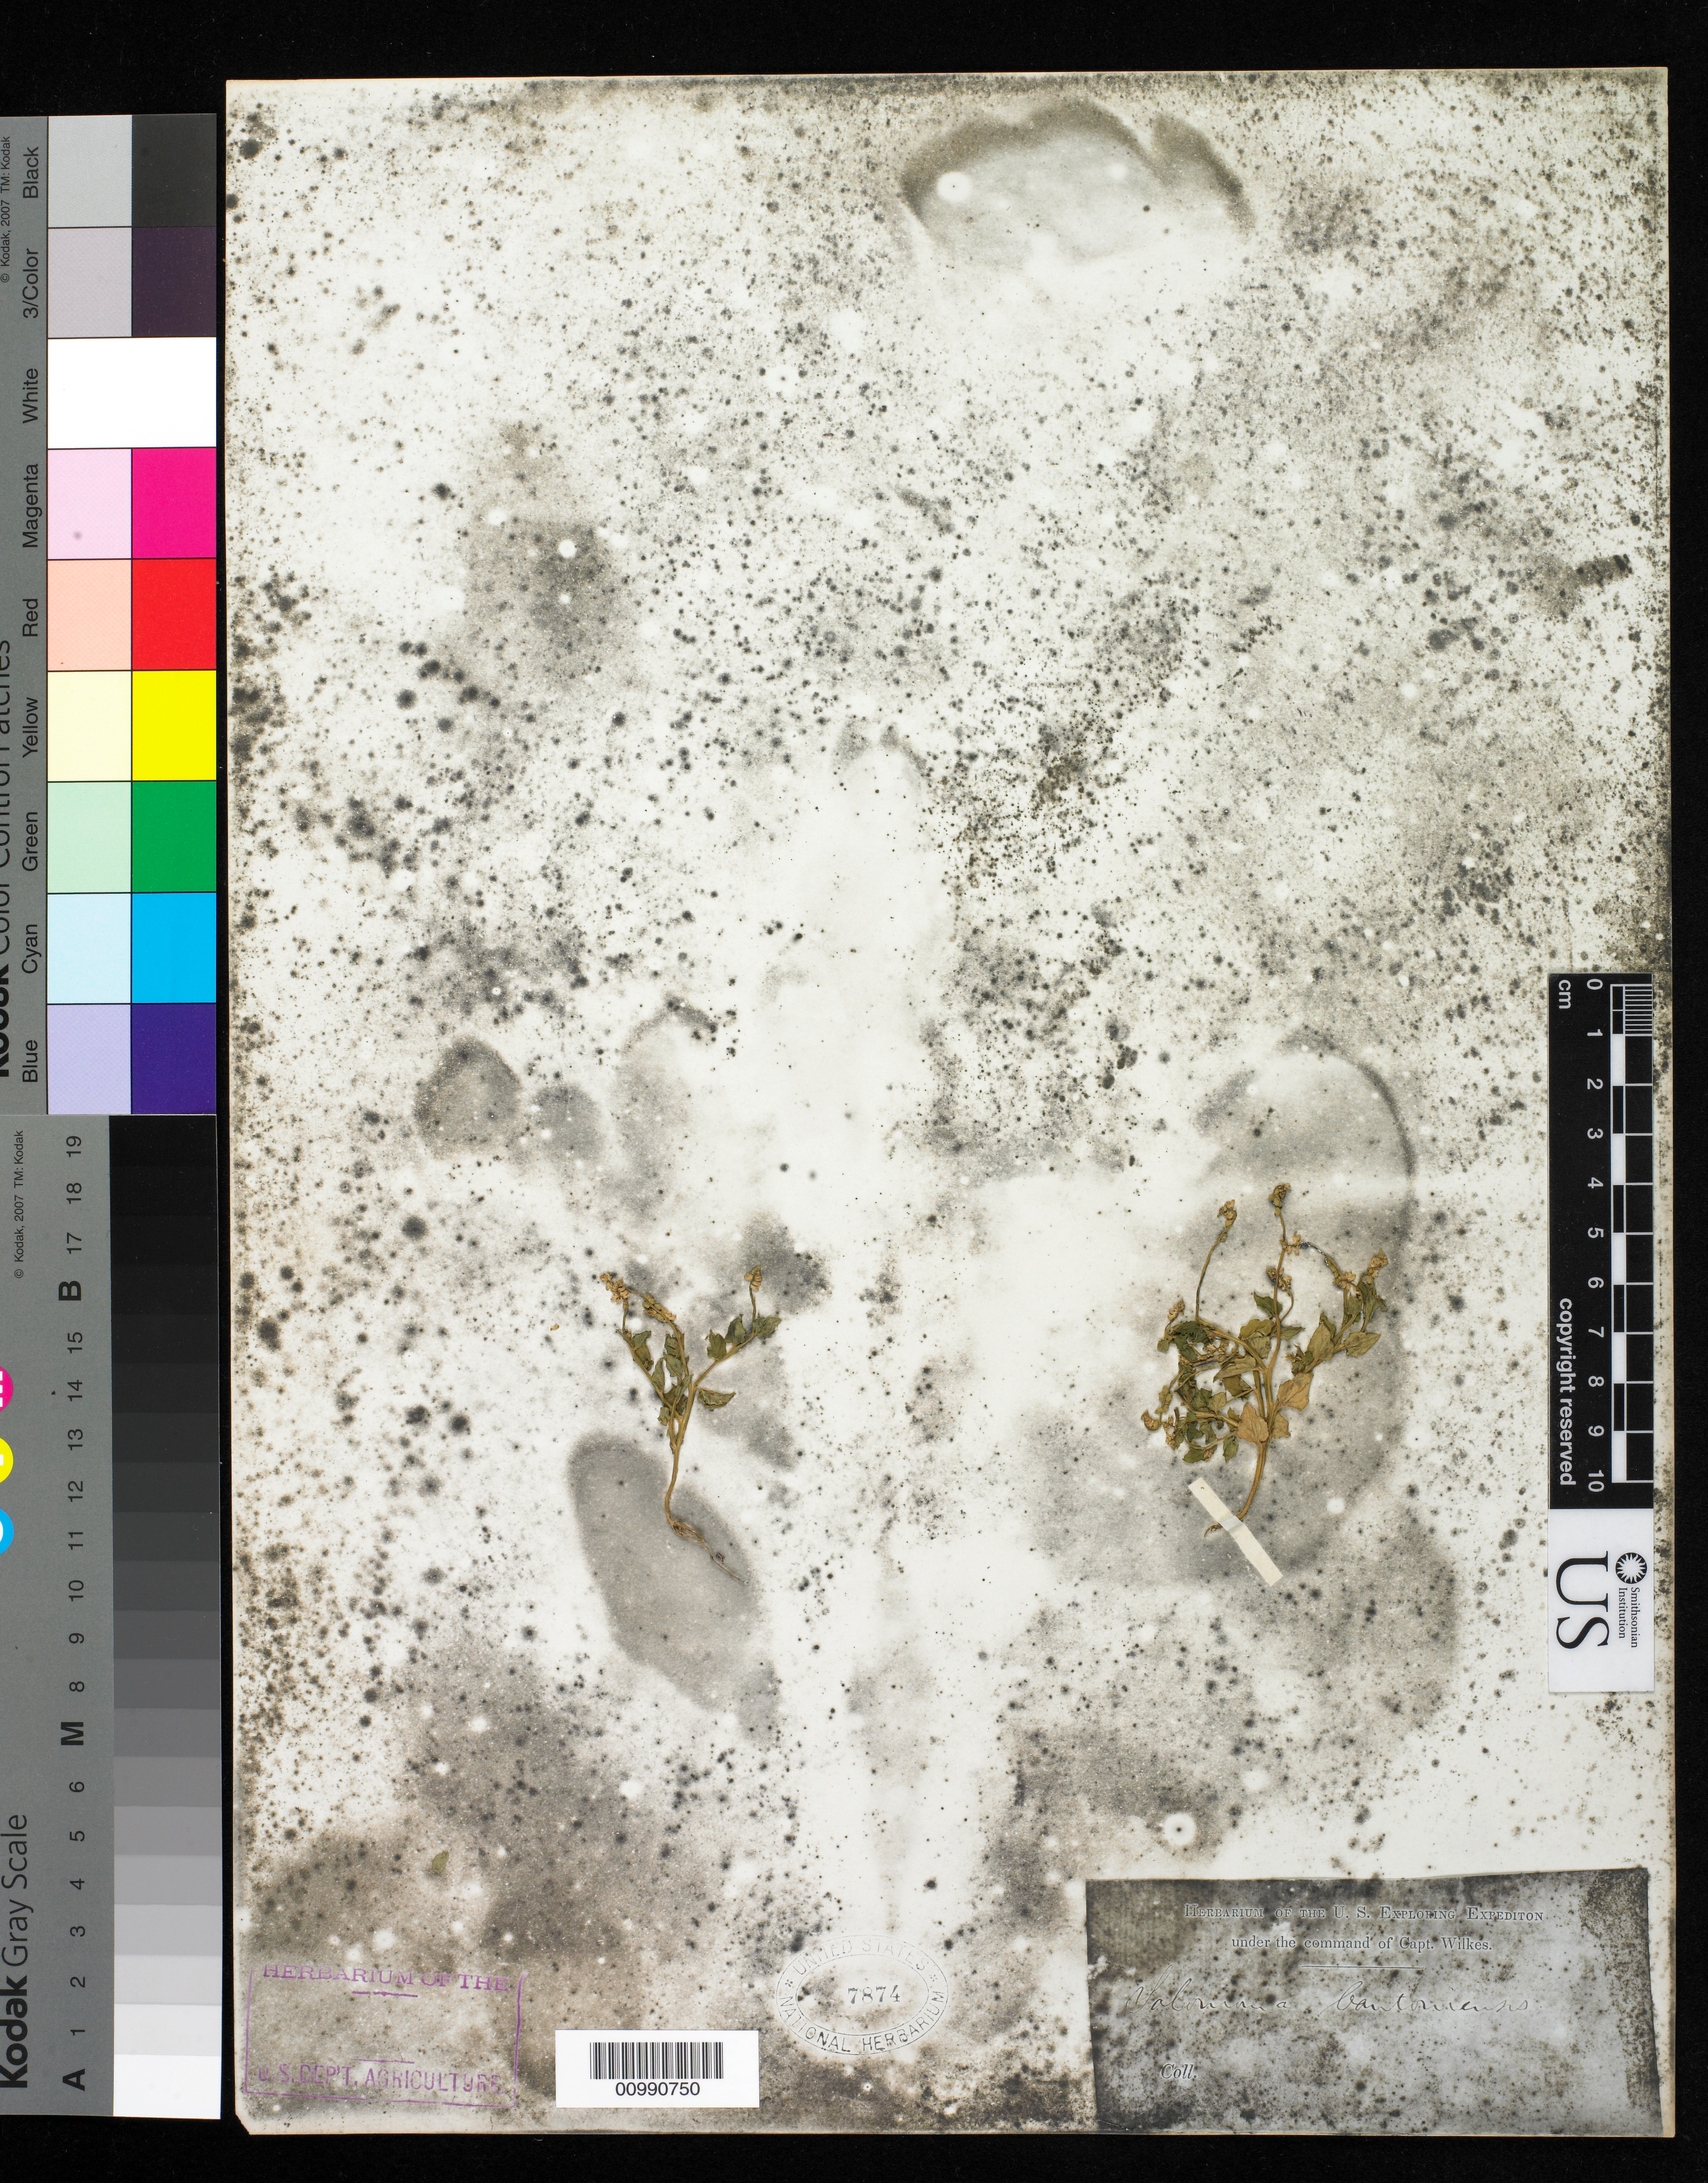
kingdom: Plantae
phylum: Tracheophyta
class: Magnoliopsida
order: Fabales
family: Polygalaceae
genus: Salomonia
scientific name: Salomonia cantoniensis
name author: Lour.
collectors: Wilkes Explor. Exped.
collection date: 1838/1842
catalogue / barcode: US 7874